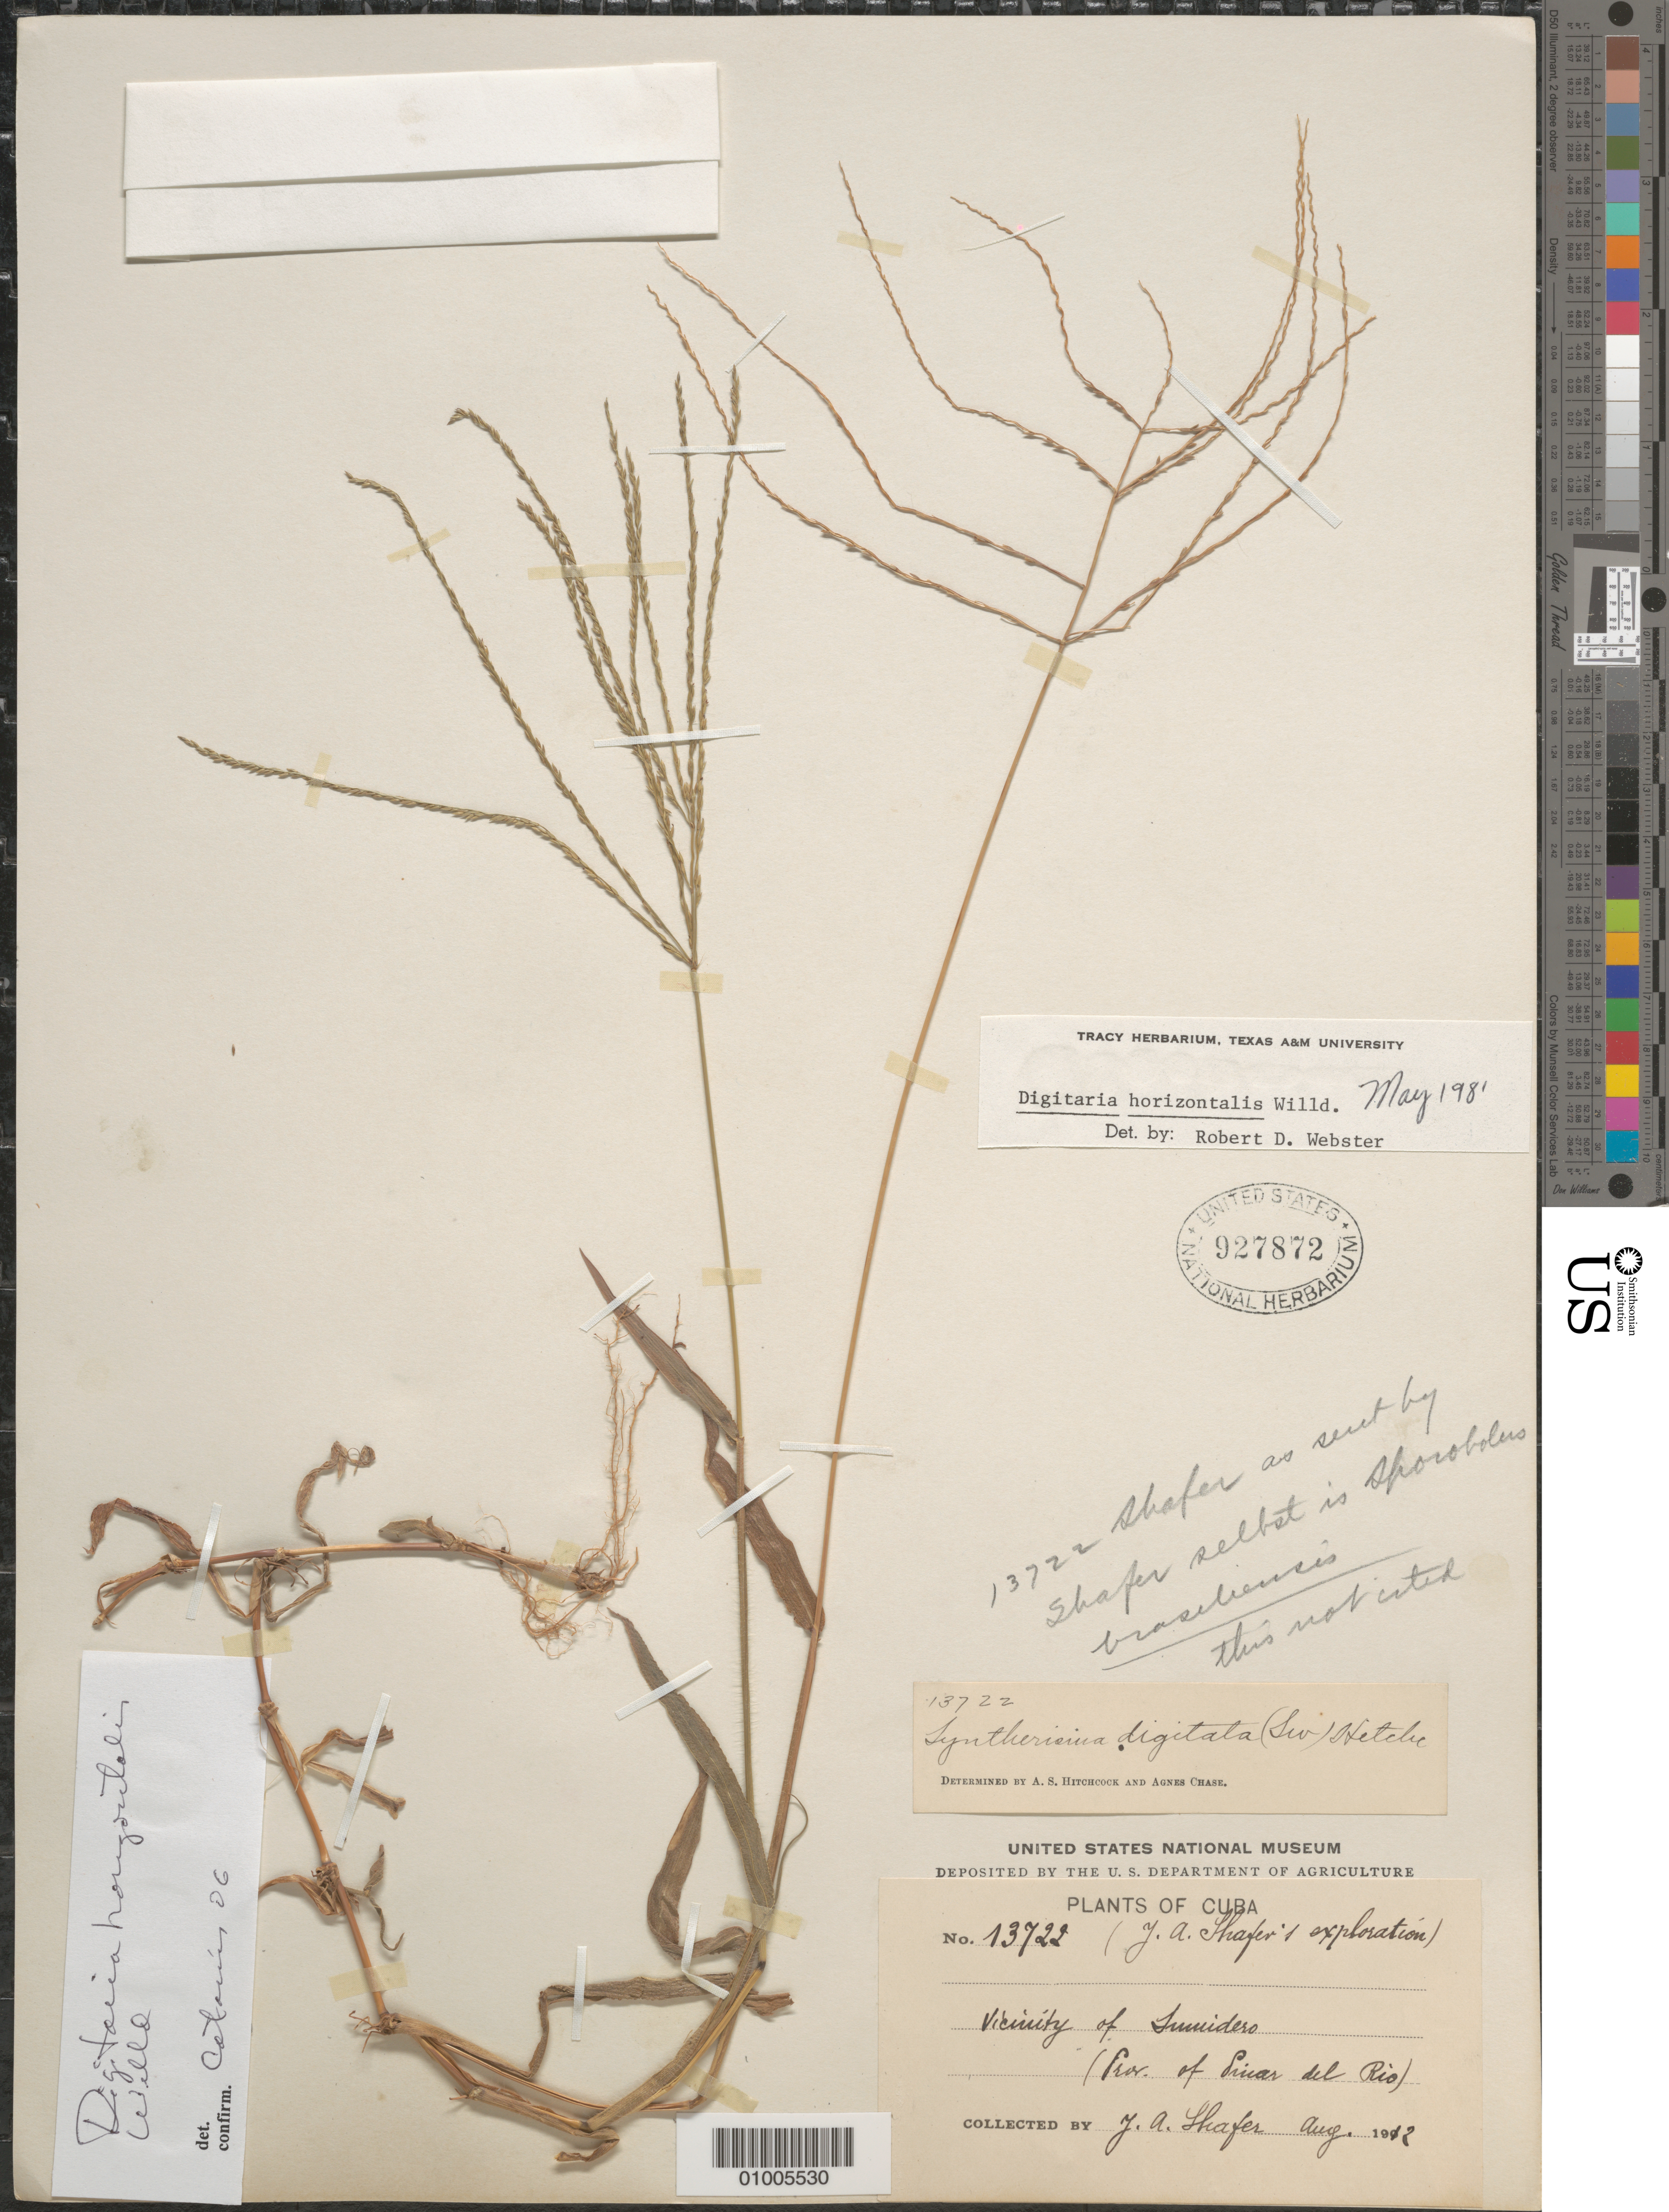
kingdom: Plantae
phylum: Tracheophyta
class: Liliopsida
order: Poales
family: Poaceae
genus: Digitaria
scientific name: Digitaria horizontalis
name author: Willd.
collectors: J. A. Shafer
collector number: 13722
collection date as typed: Aug 1902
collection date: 1902-08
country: Cuba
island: Cuba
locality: Vicinity of Summides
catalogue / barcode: US 92782